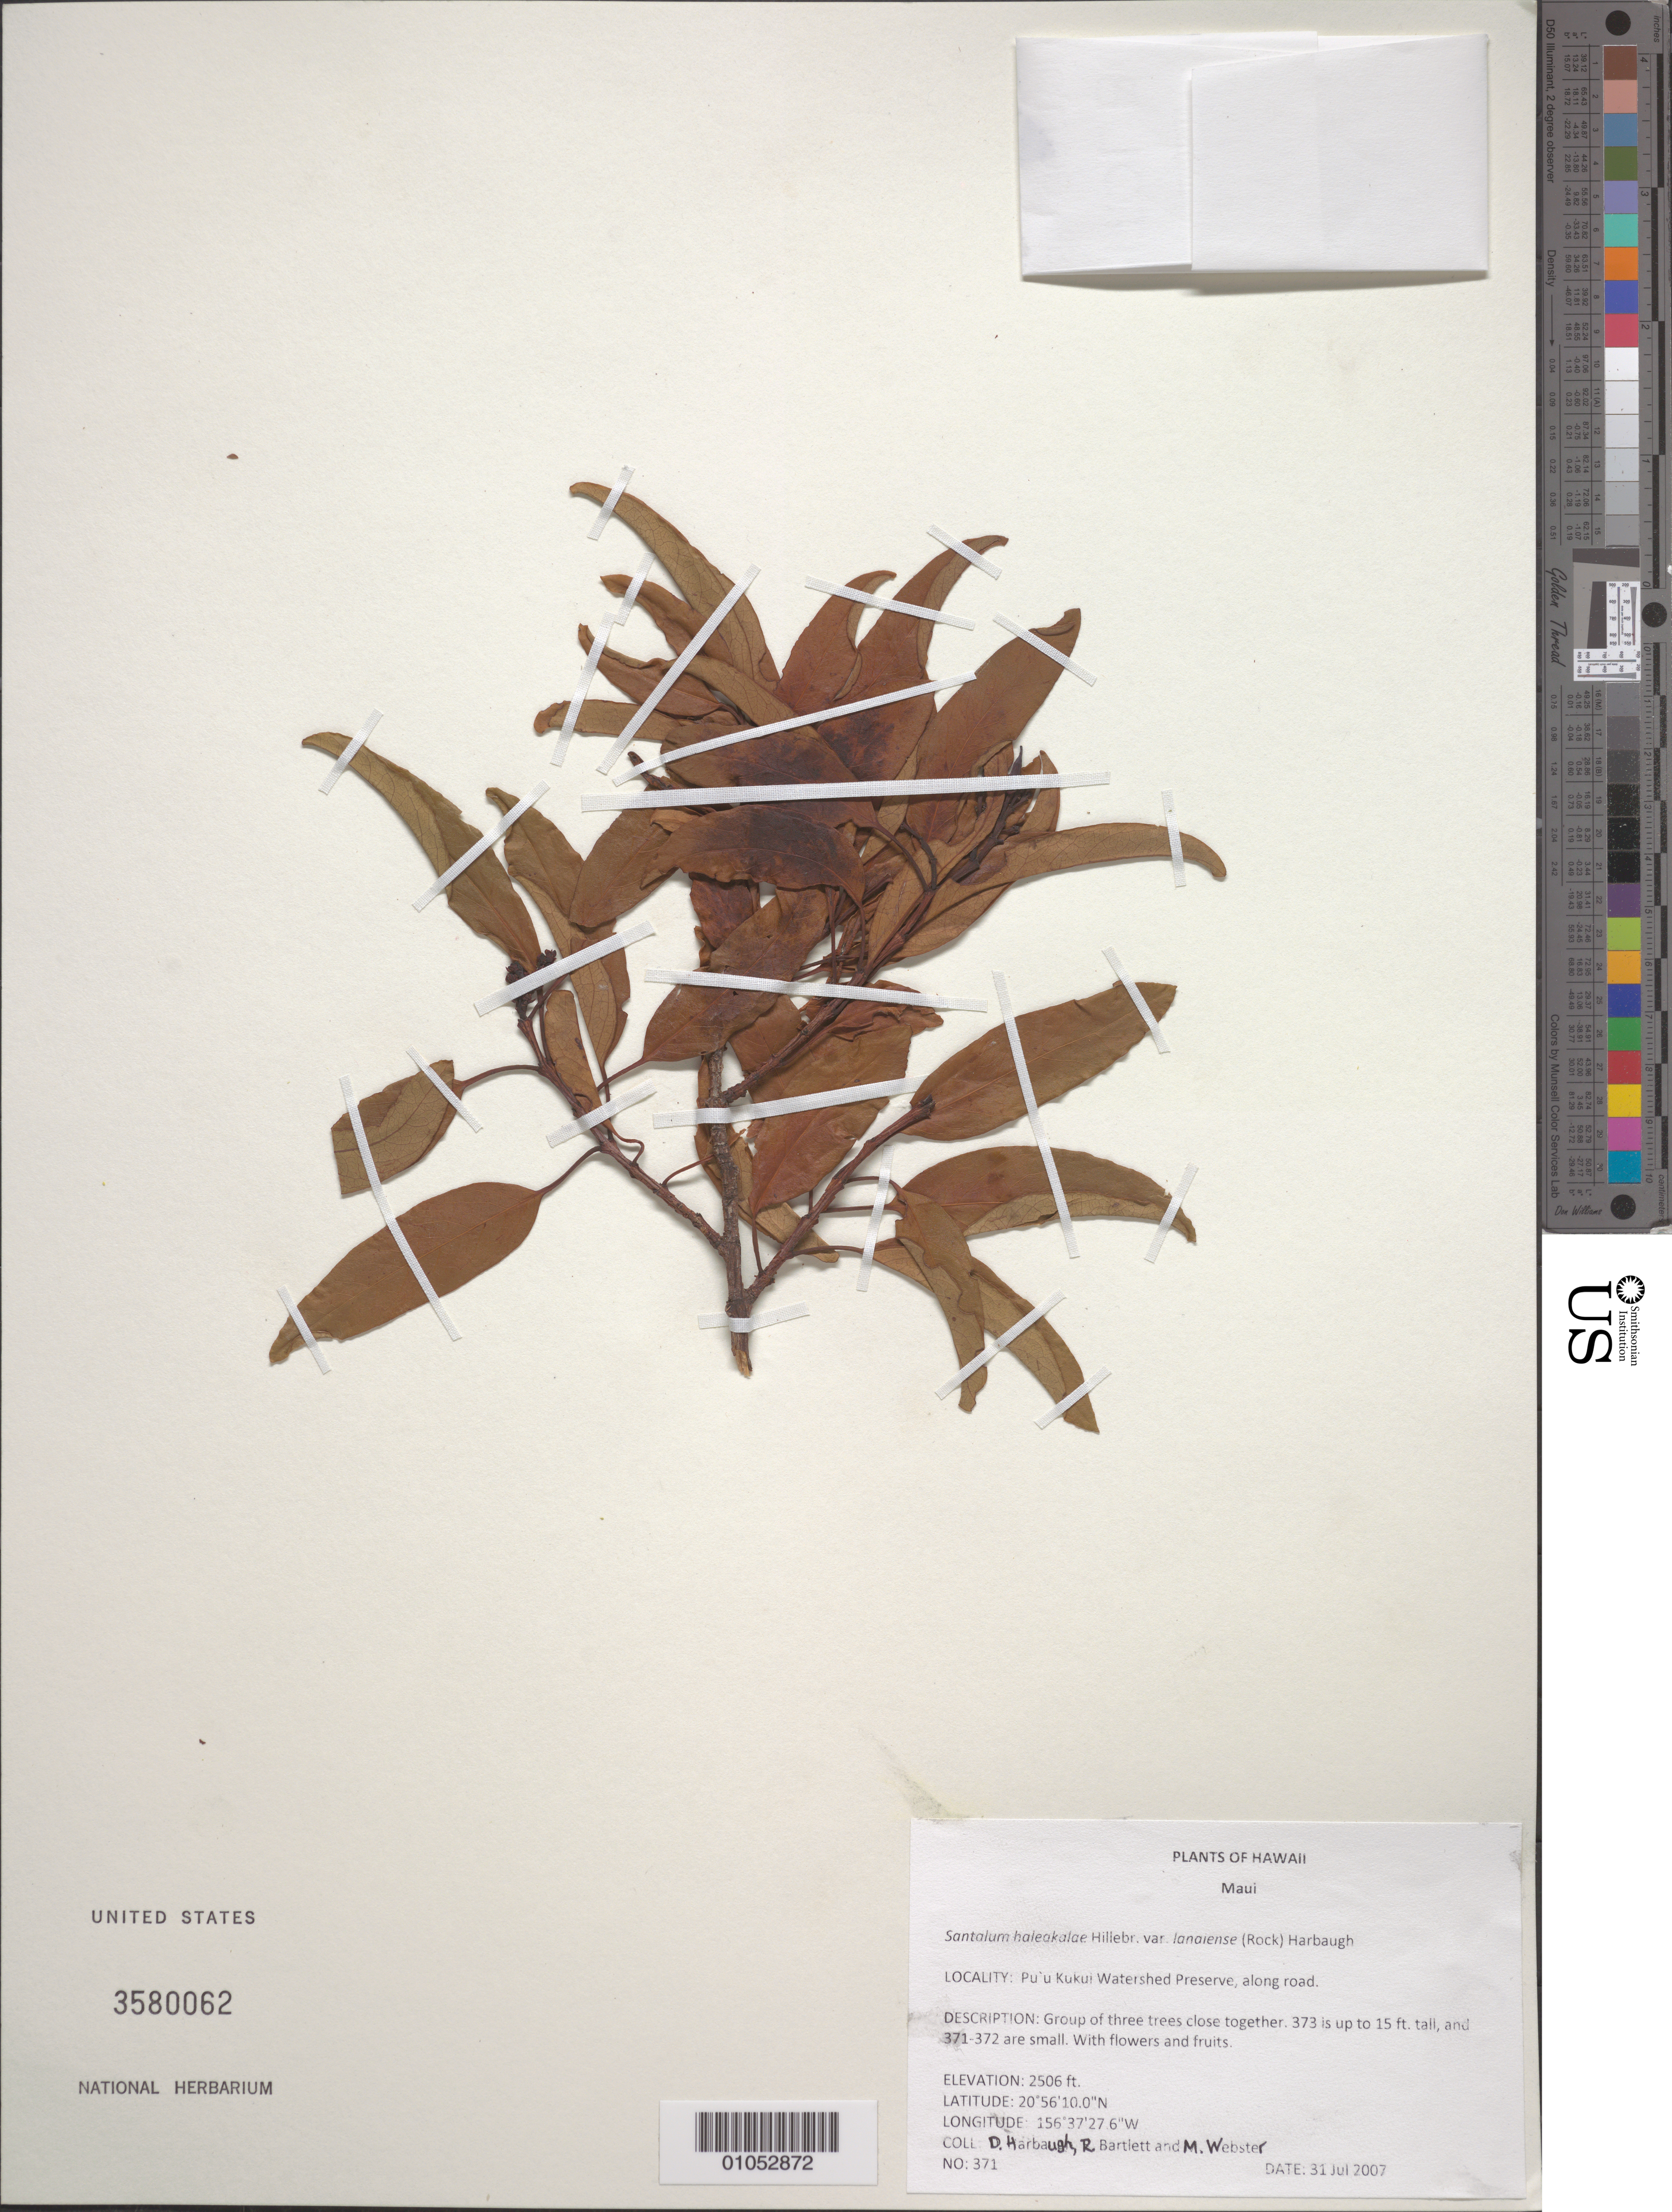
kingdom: Plantae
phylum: Tracheophyta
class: Magnoliopsida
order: Santalales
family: Santalaceae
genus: Santalum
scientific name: Santalum haleakalae var. lanaiense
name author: (Rock) Harbaugh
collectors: D. Harbaugh, R. Bartlett & M. Webster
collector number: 371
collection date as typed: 31 Jul 2007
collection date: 2007-07-31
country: United States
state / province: Hawaii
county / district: Maui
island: Maui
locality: Puu Kukui Watershed Preserve, along road.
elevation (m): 764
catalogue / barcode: US 3580062